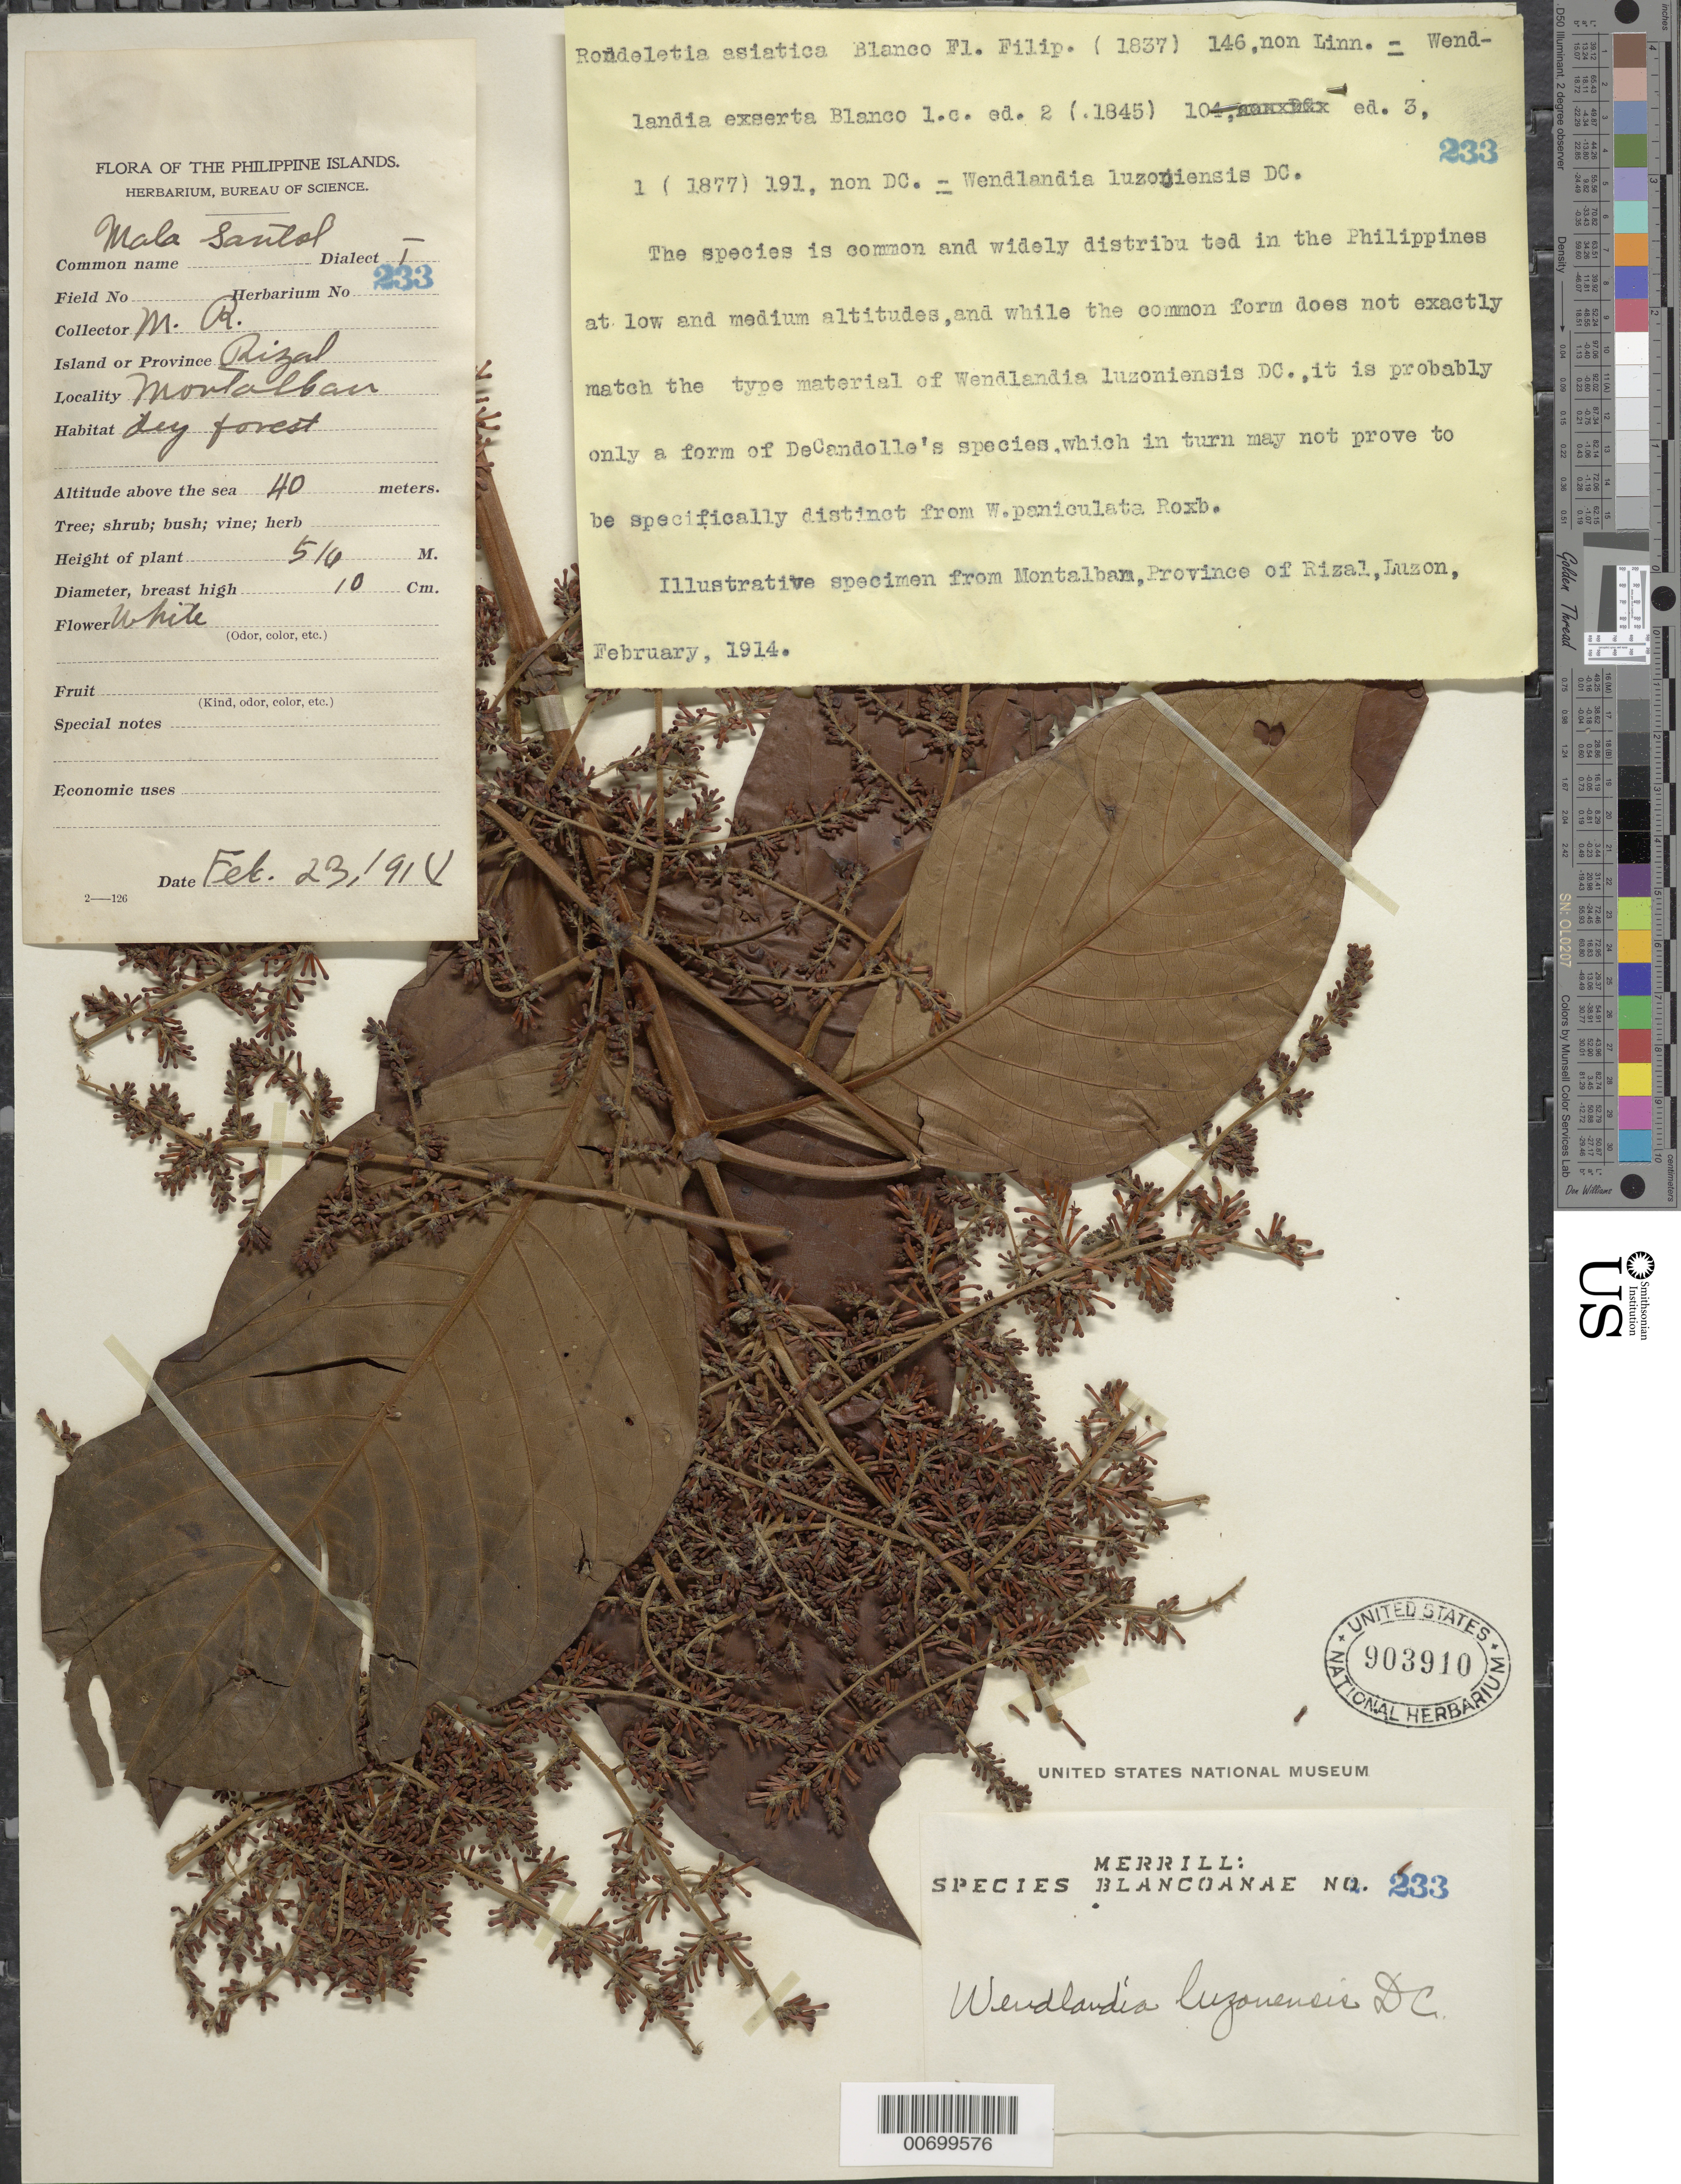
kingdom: Plantae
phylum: Tracheophyta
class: Magnoliopsida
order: Gentianales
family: Rubiaceae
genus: Wendlandia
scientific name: Wendlandia luzoniensis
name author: DC.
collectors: M. Ramos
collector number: Sp. Blancoan. 0233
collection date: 1914-02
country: Philippines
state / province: Calabarzon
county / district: Rizal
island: Luzon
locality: Montalban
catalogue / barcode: US 903910